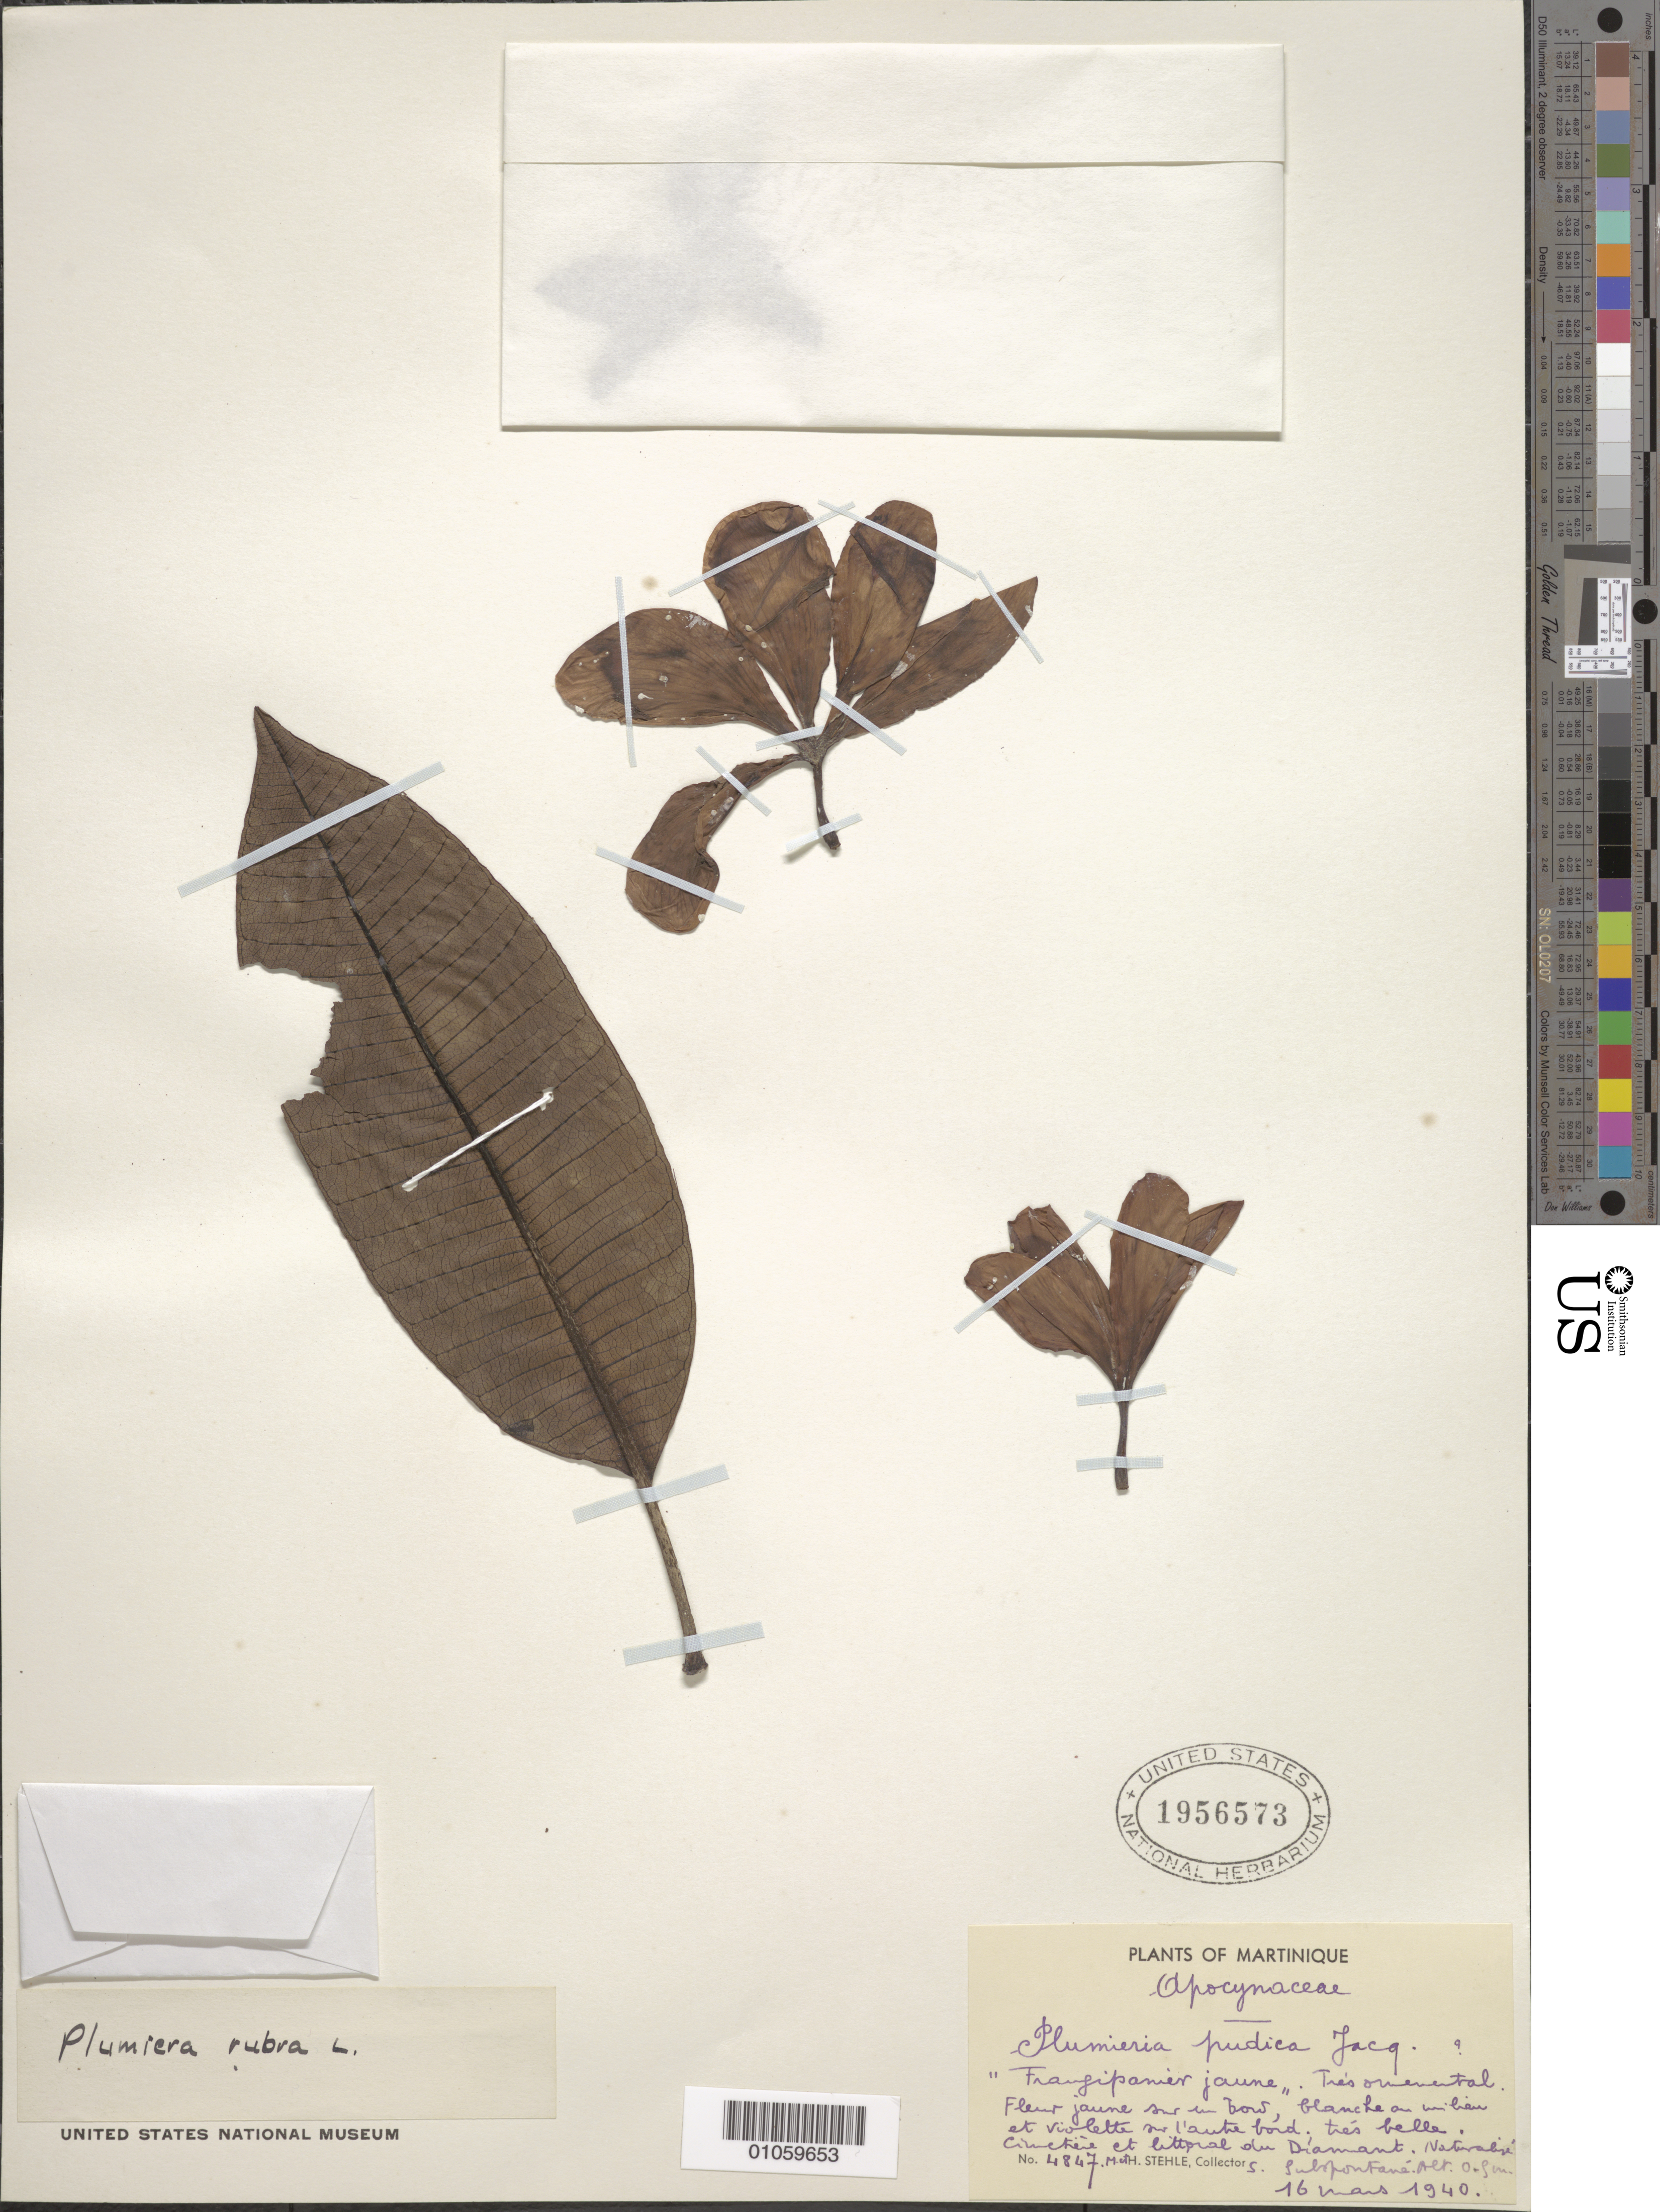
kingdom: Plantae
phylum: Tracheophyta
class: Magnoliopsida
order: Gentianales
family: Apocynaceae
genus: Plumeria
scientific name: Plumeria rubra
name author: L.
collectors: H. Stehlé & M. Stehlé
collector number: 4847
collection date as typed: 16 Mar 1940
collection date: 1940-03-16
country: Martinique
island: Martinique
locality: Diamant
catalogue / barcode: US 1956573